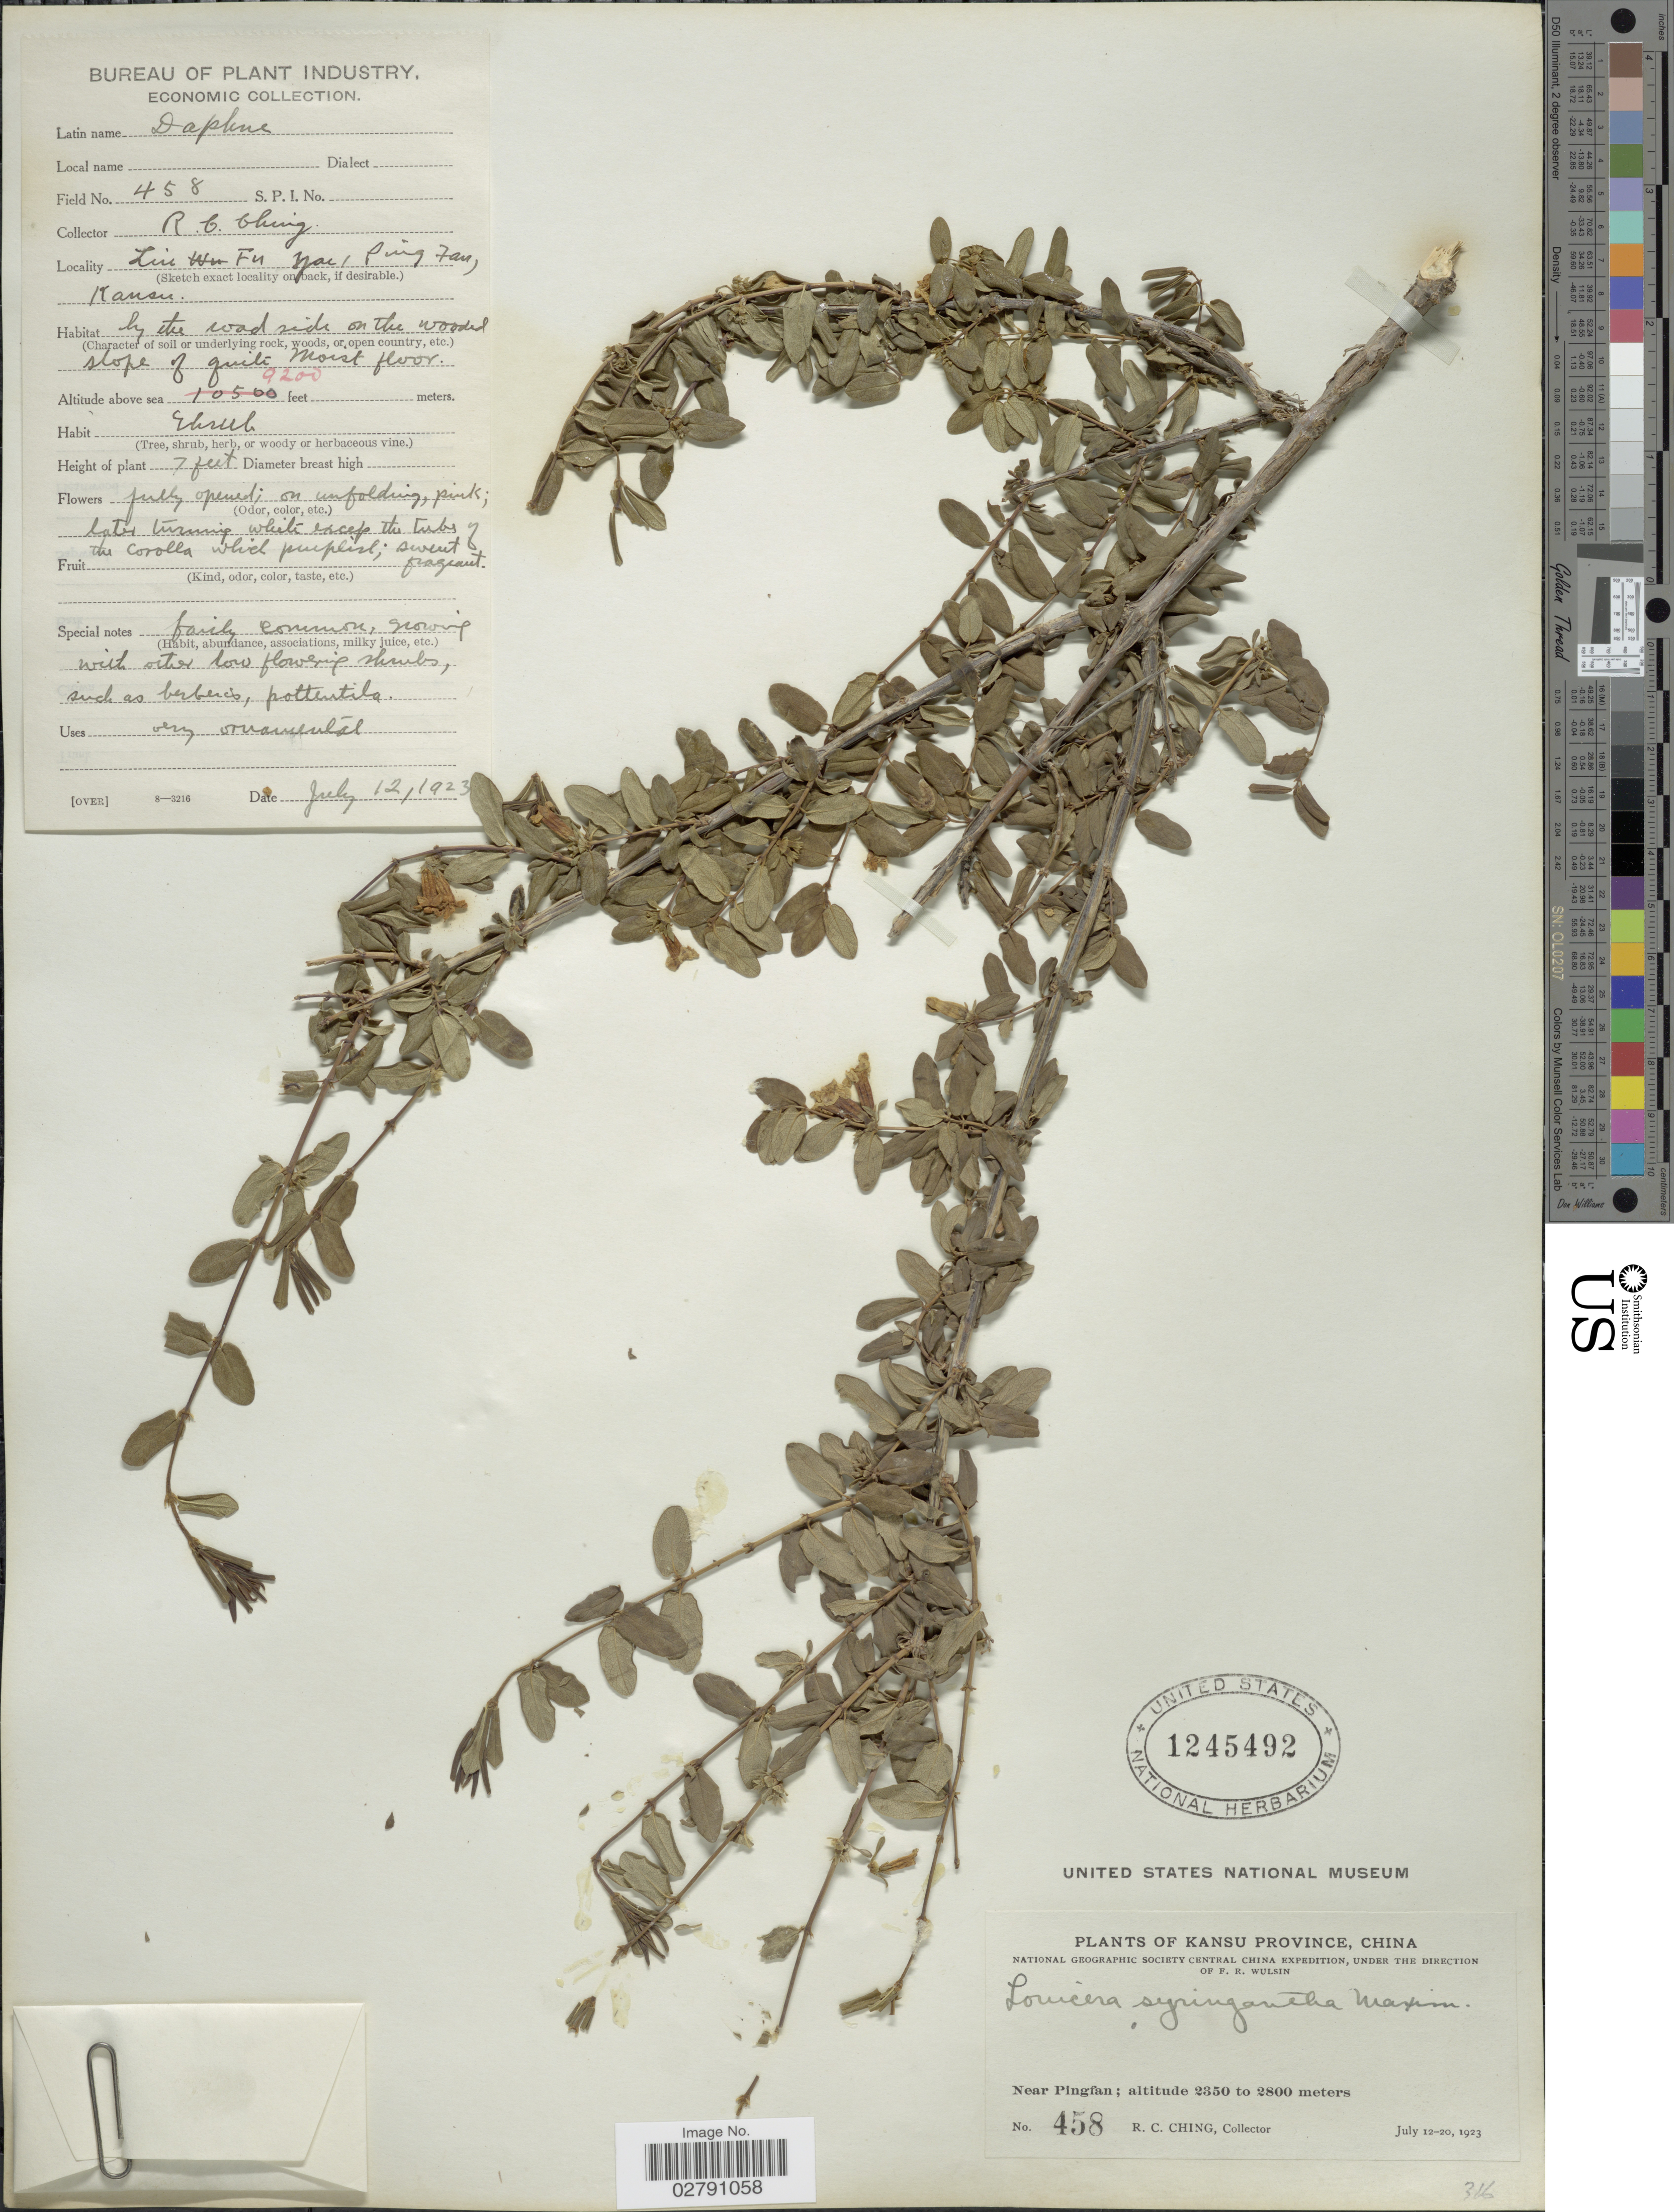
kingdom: Plantae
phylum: Tracheophyta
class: Magnoliopsida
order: Dipsacales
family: Caprifoliaceae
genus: Lonicera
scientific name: Lonicera syringantha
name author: Maxim.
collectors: R. C. Ching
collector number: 458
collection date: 1923-07-12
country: China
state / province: Gansu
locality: Kansu Province. Near Pingfan. Lui Fu Nai [interpreted] (Ping Fan).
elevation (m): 2804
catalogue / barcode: US 1245492